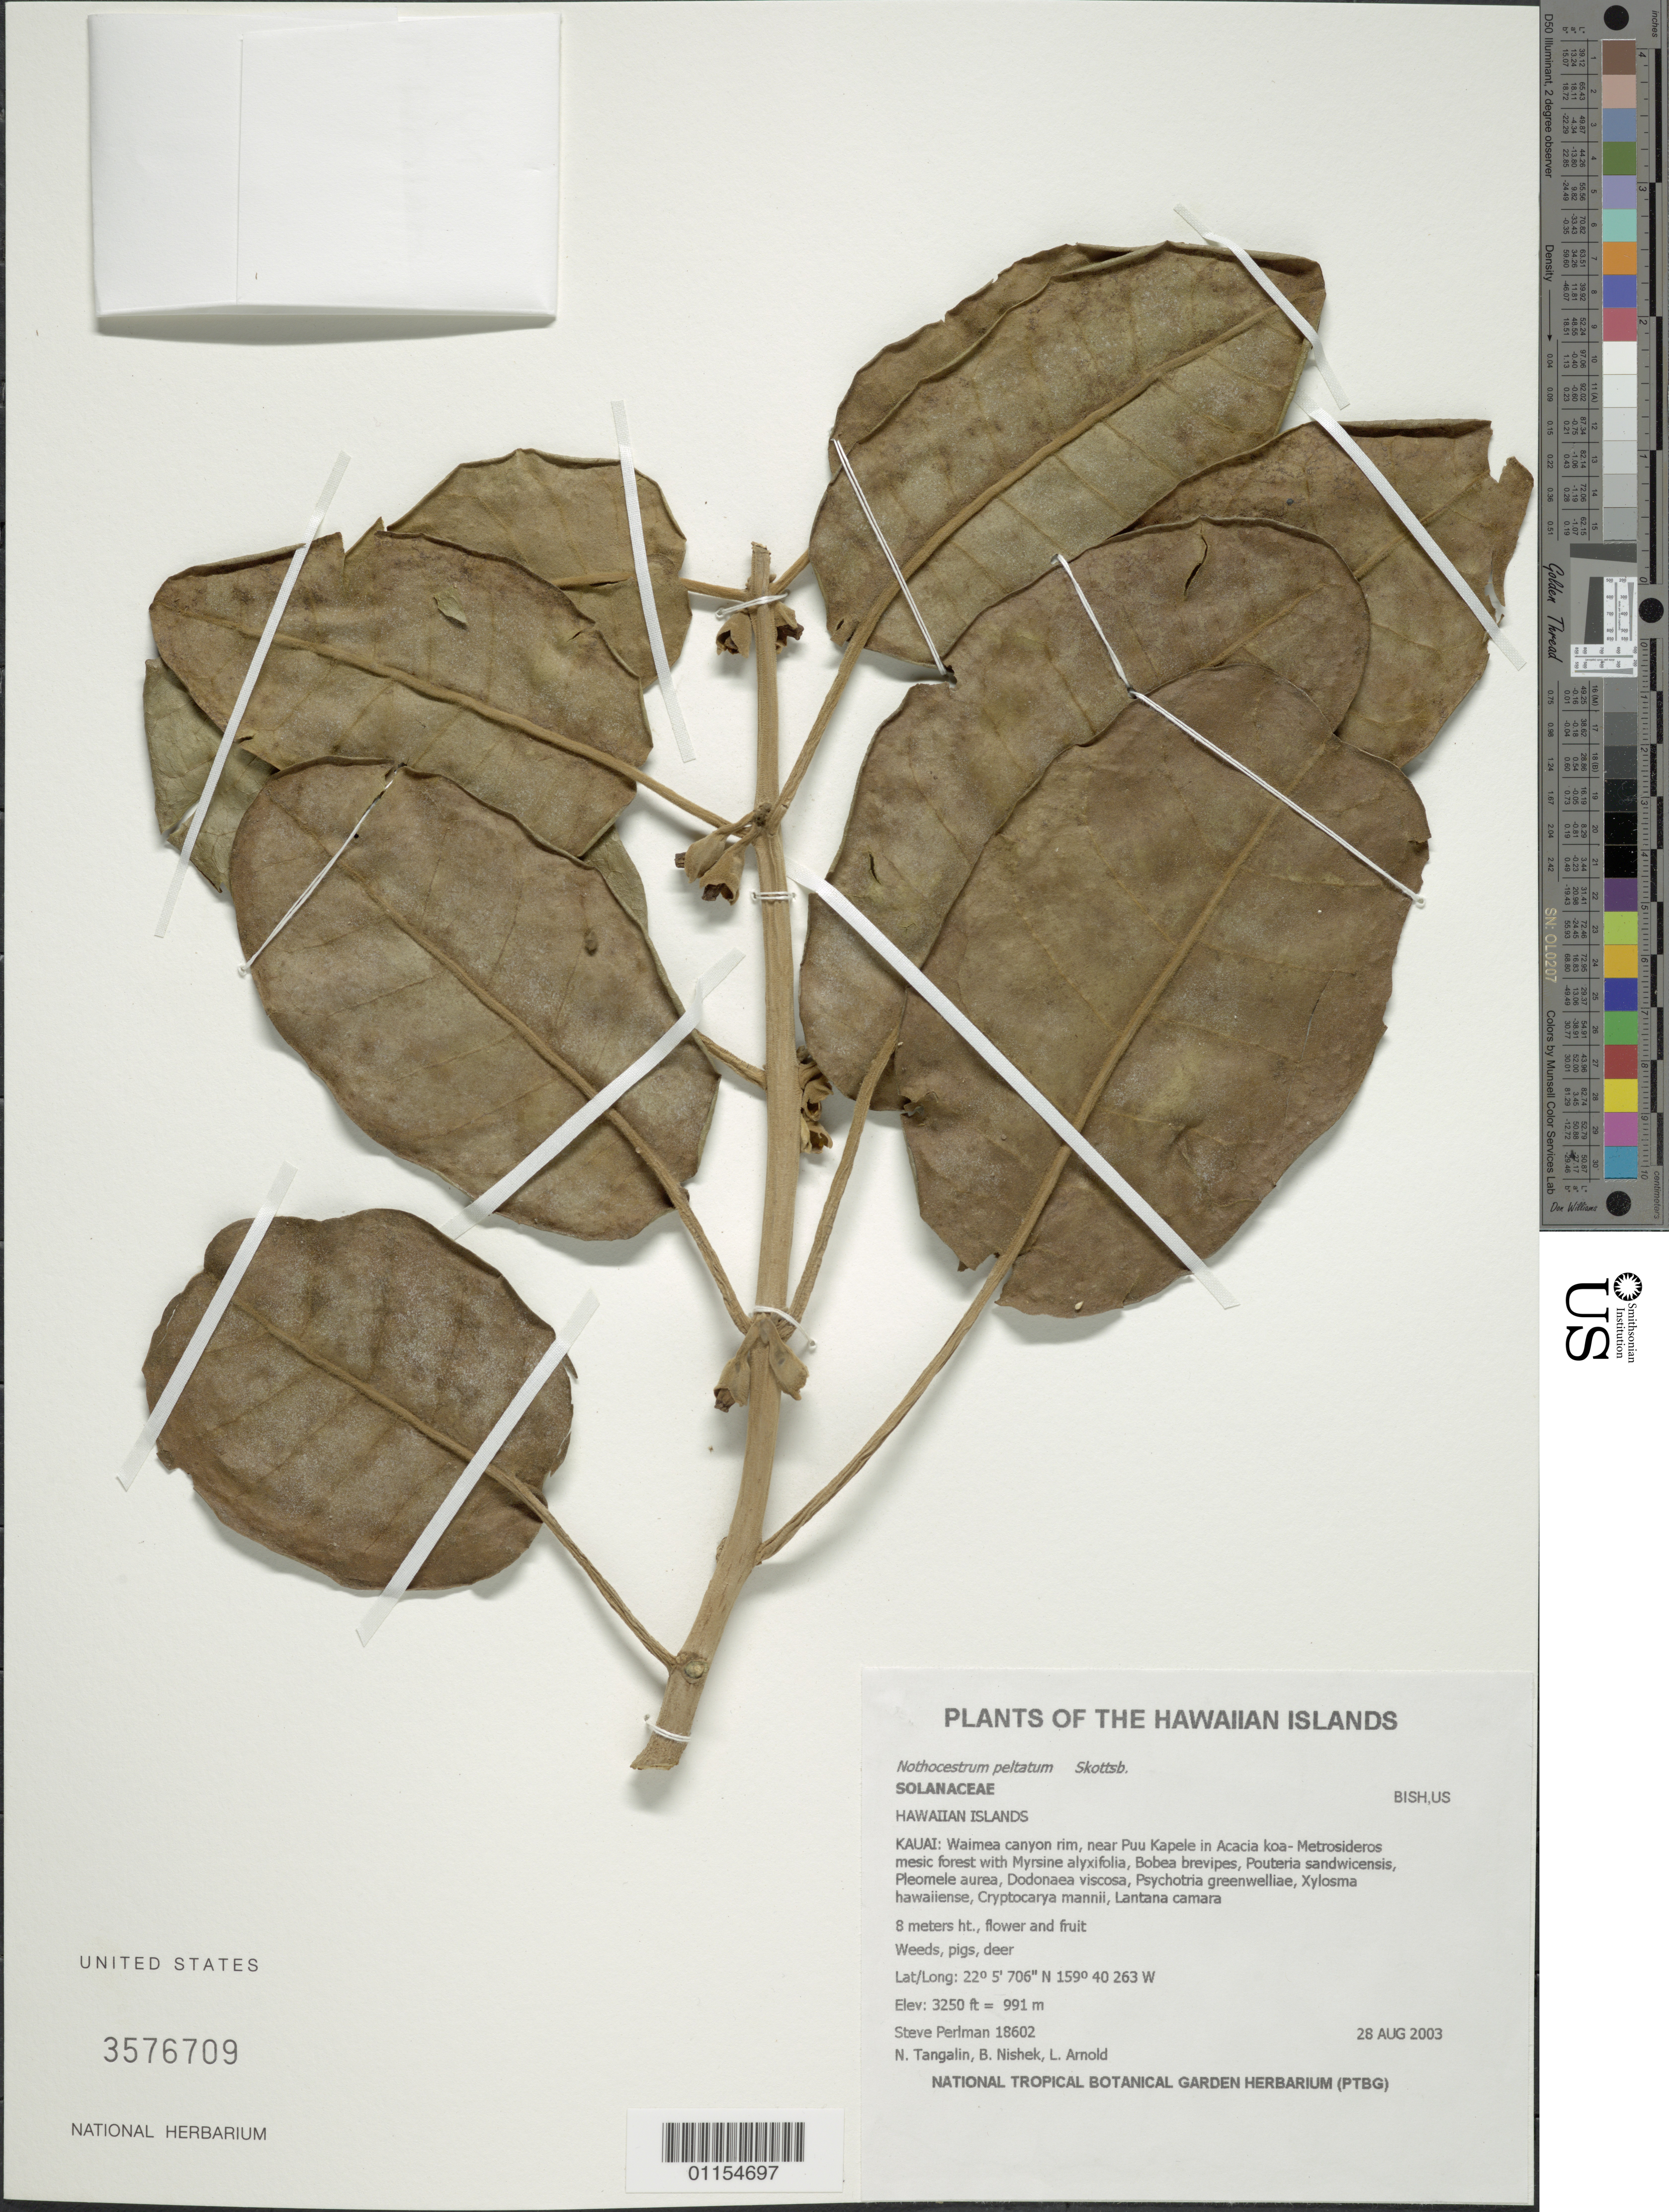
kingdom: Plantae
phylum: Tracheophyta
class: Magnoliopsida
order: Solanales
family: Solanaceae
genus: Nothocestrum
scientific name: Nothocestrum peltatum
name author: Skottsb.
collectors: S. P. Perlman, N. Tangalin, B. Nishek & L. Arnold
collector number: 18602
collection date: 2003-08-28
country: United States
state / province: Hawaii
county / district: Kauai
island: Kaua'i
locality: Waimea Canyon rim, near Pu'u Kapele.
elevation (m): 991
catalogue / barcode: US 3576709